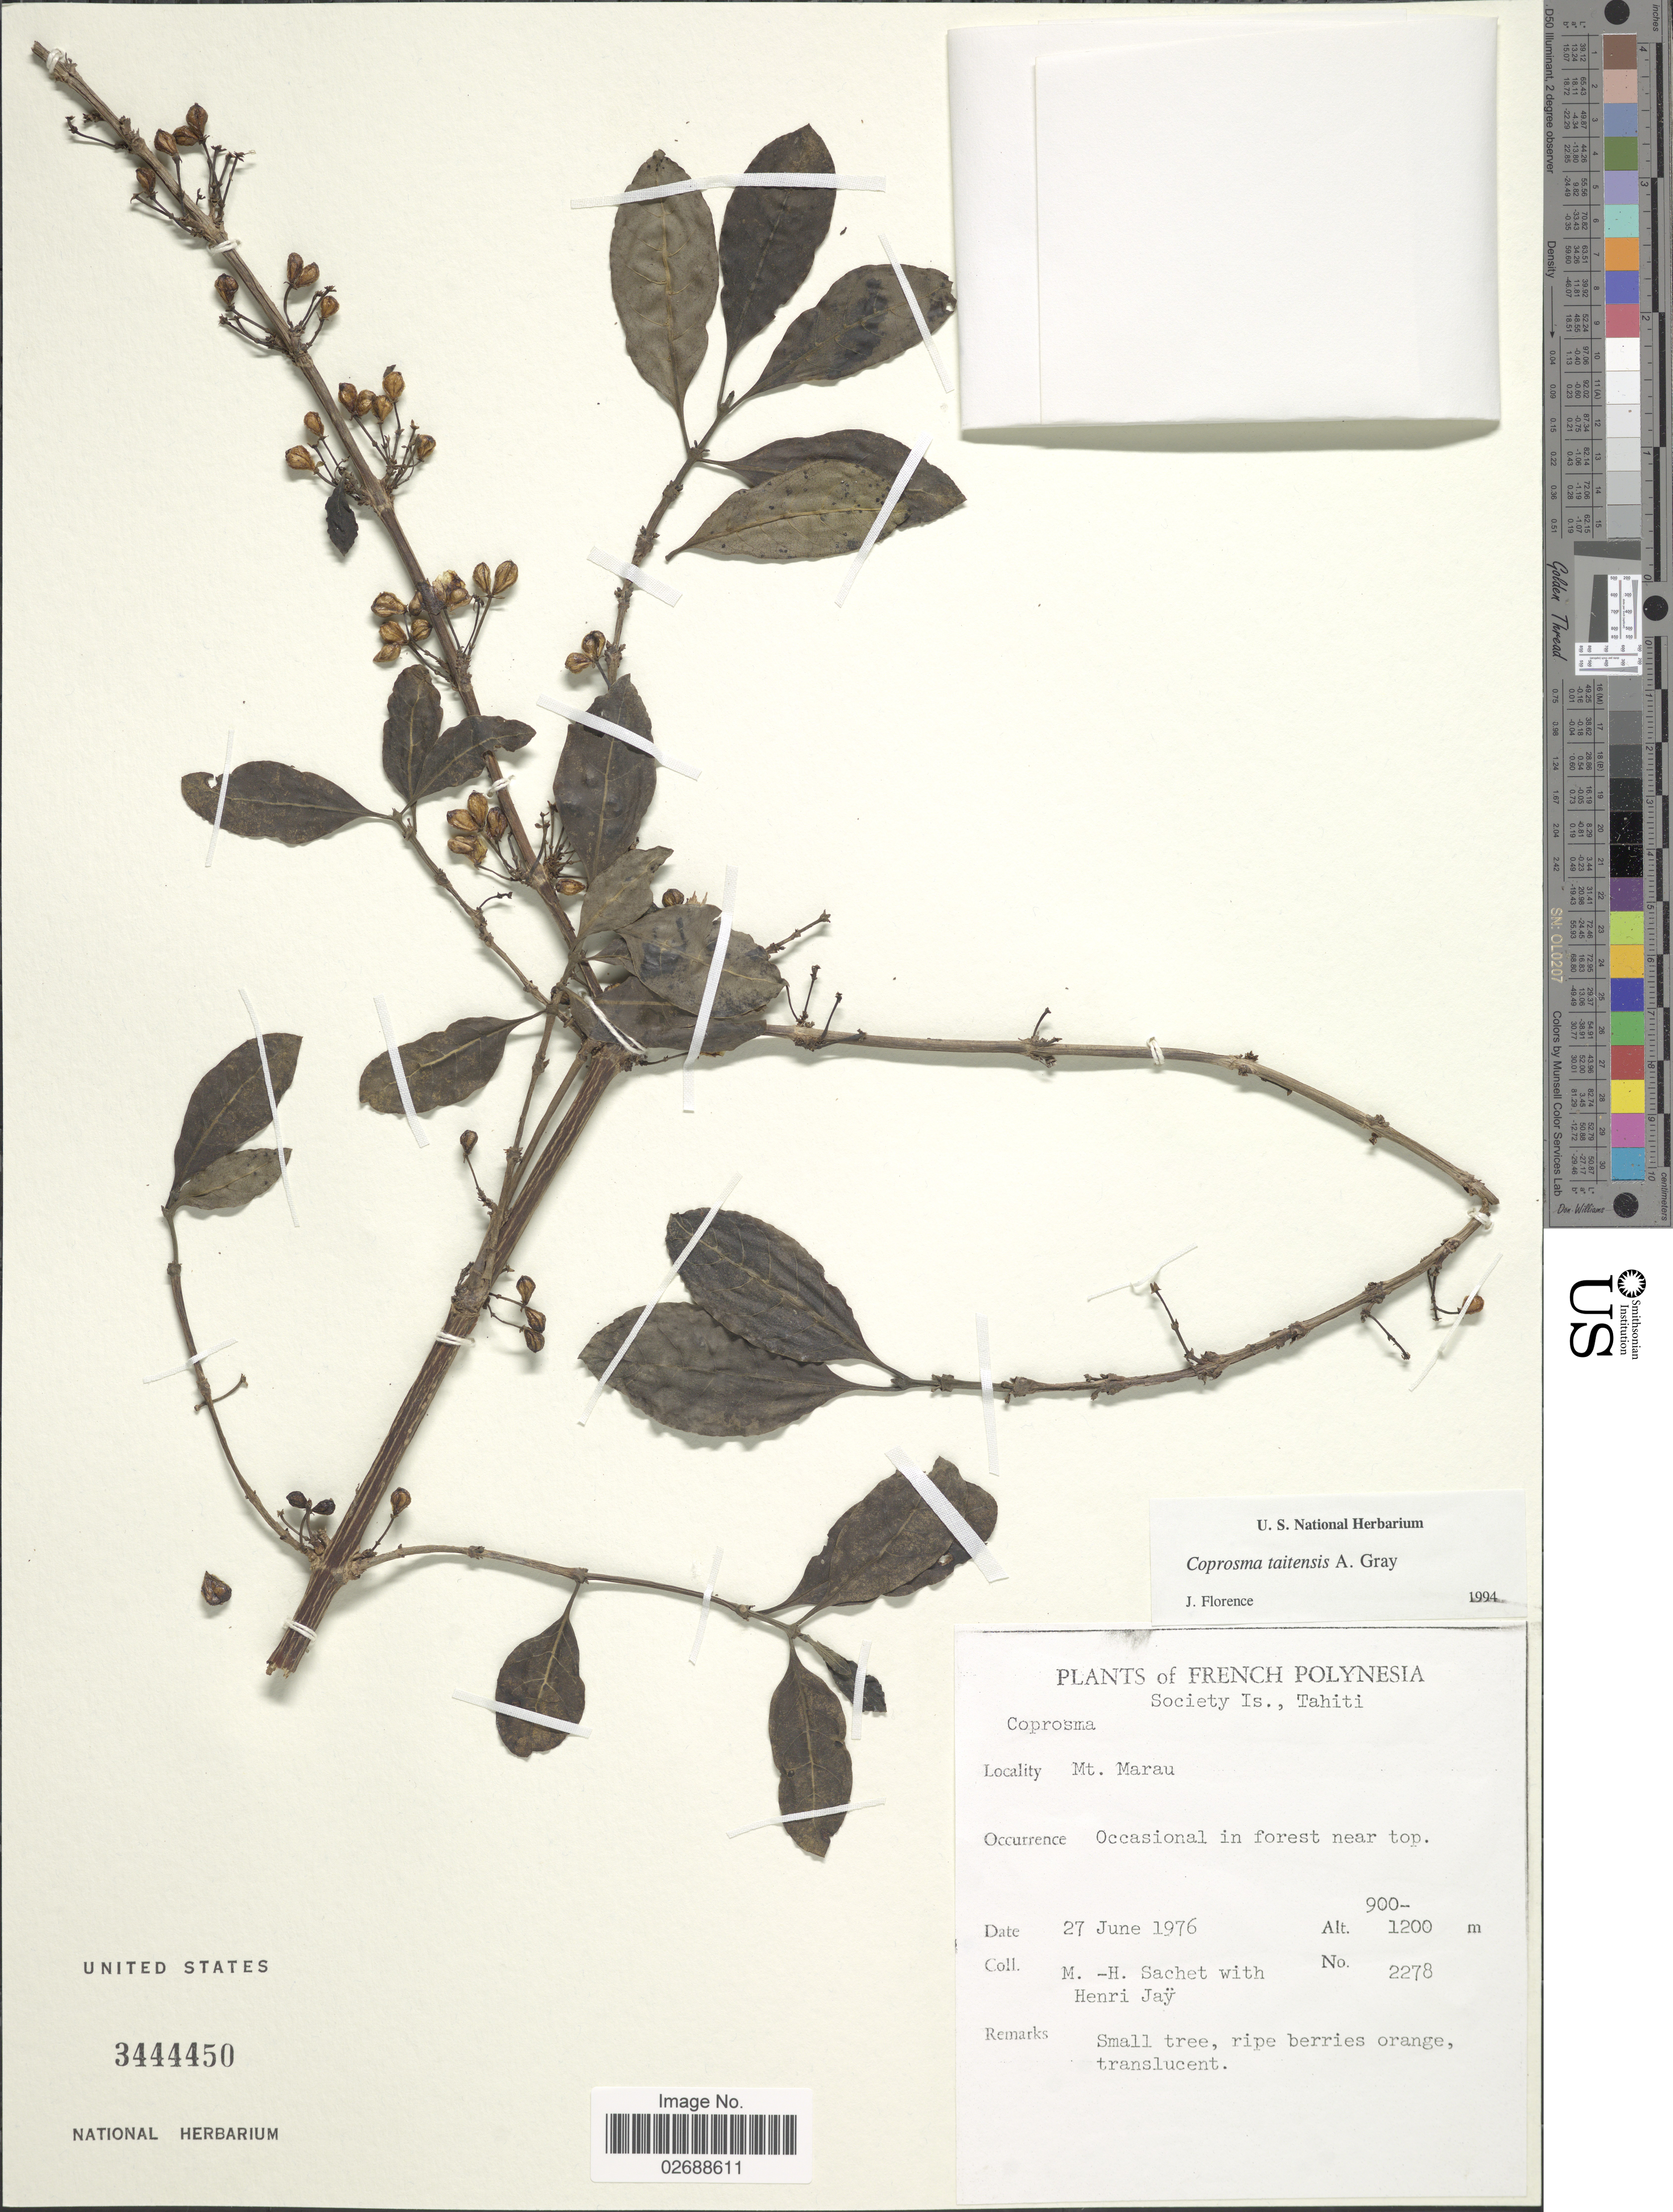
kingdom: Plantae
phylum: Tracheophyta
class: Magnoliopsida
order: Gentianales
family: Rubiaceae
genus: Coprosma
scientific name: Coprosma tahitensis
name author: A. Gray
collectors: M.-H. Sachet & H. Jay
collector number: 2278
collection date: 1976-06-27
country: French Polynesia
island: Tahiti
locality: Society Is., Tahiti. Mt. Marau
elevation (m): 900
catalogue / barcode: US 3444450